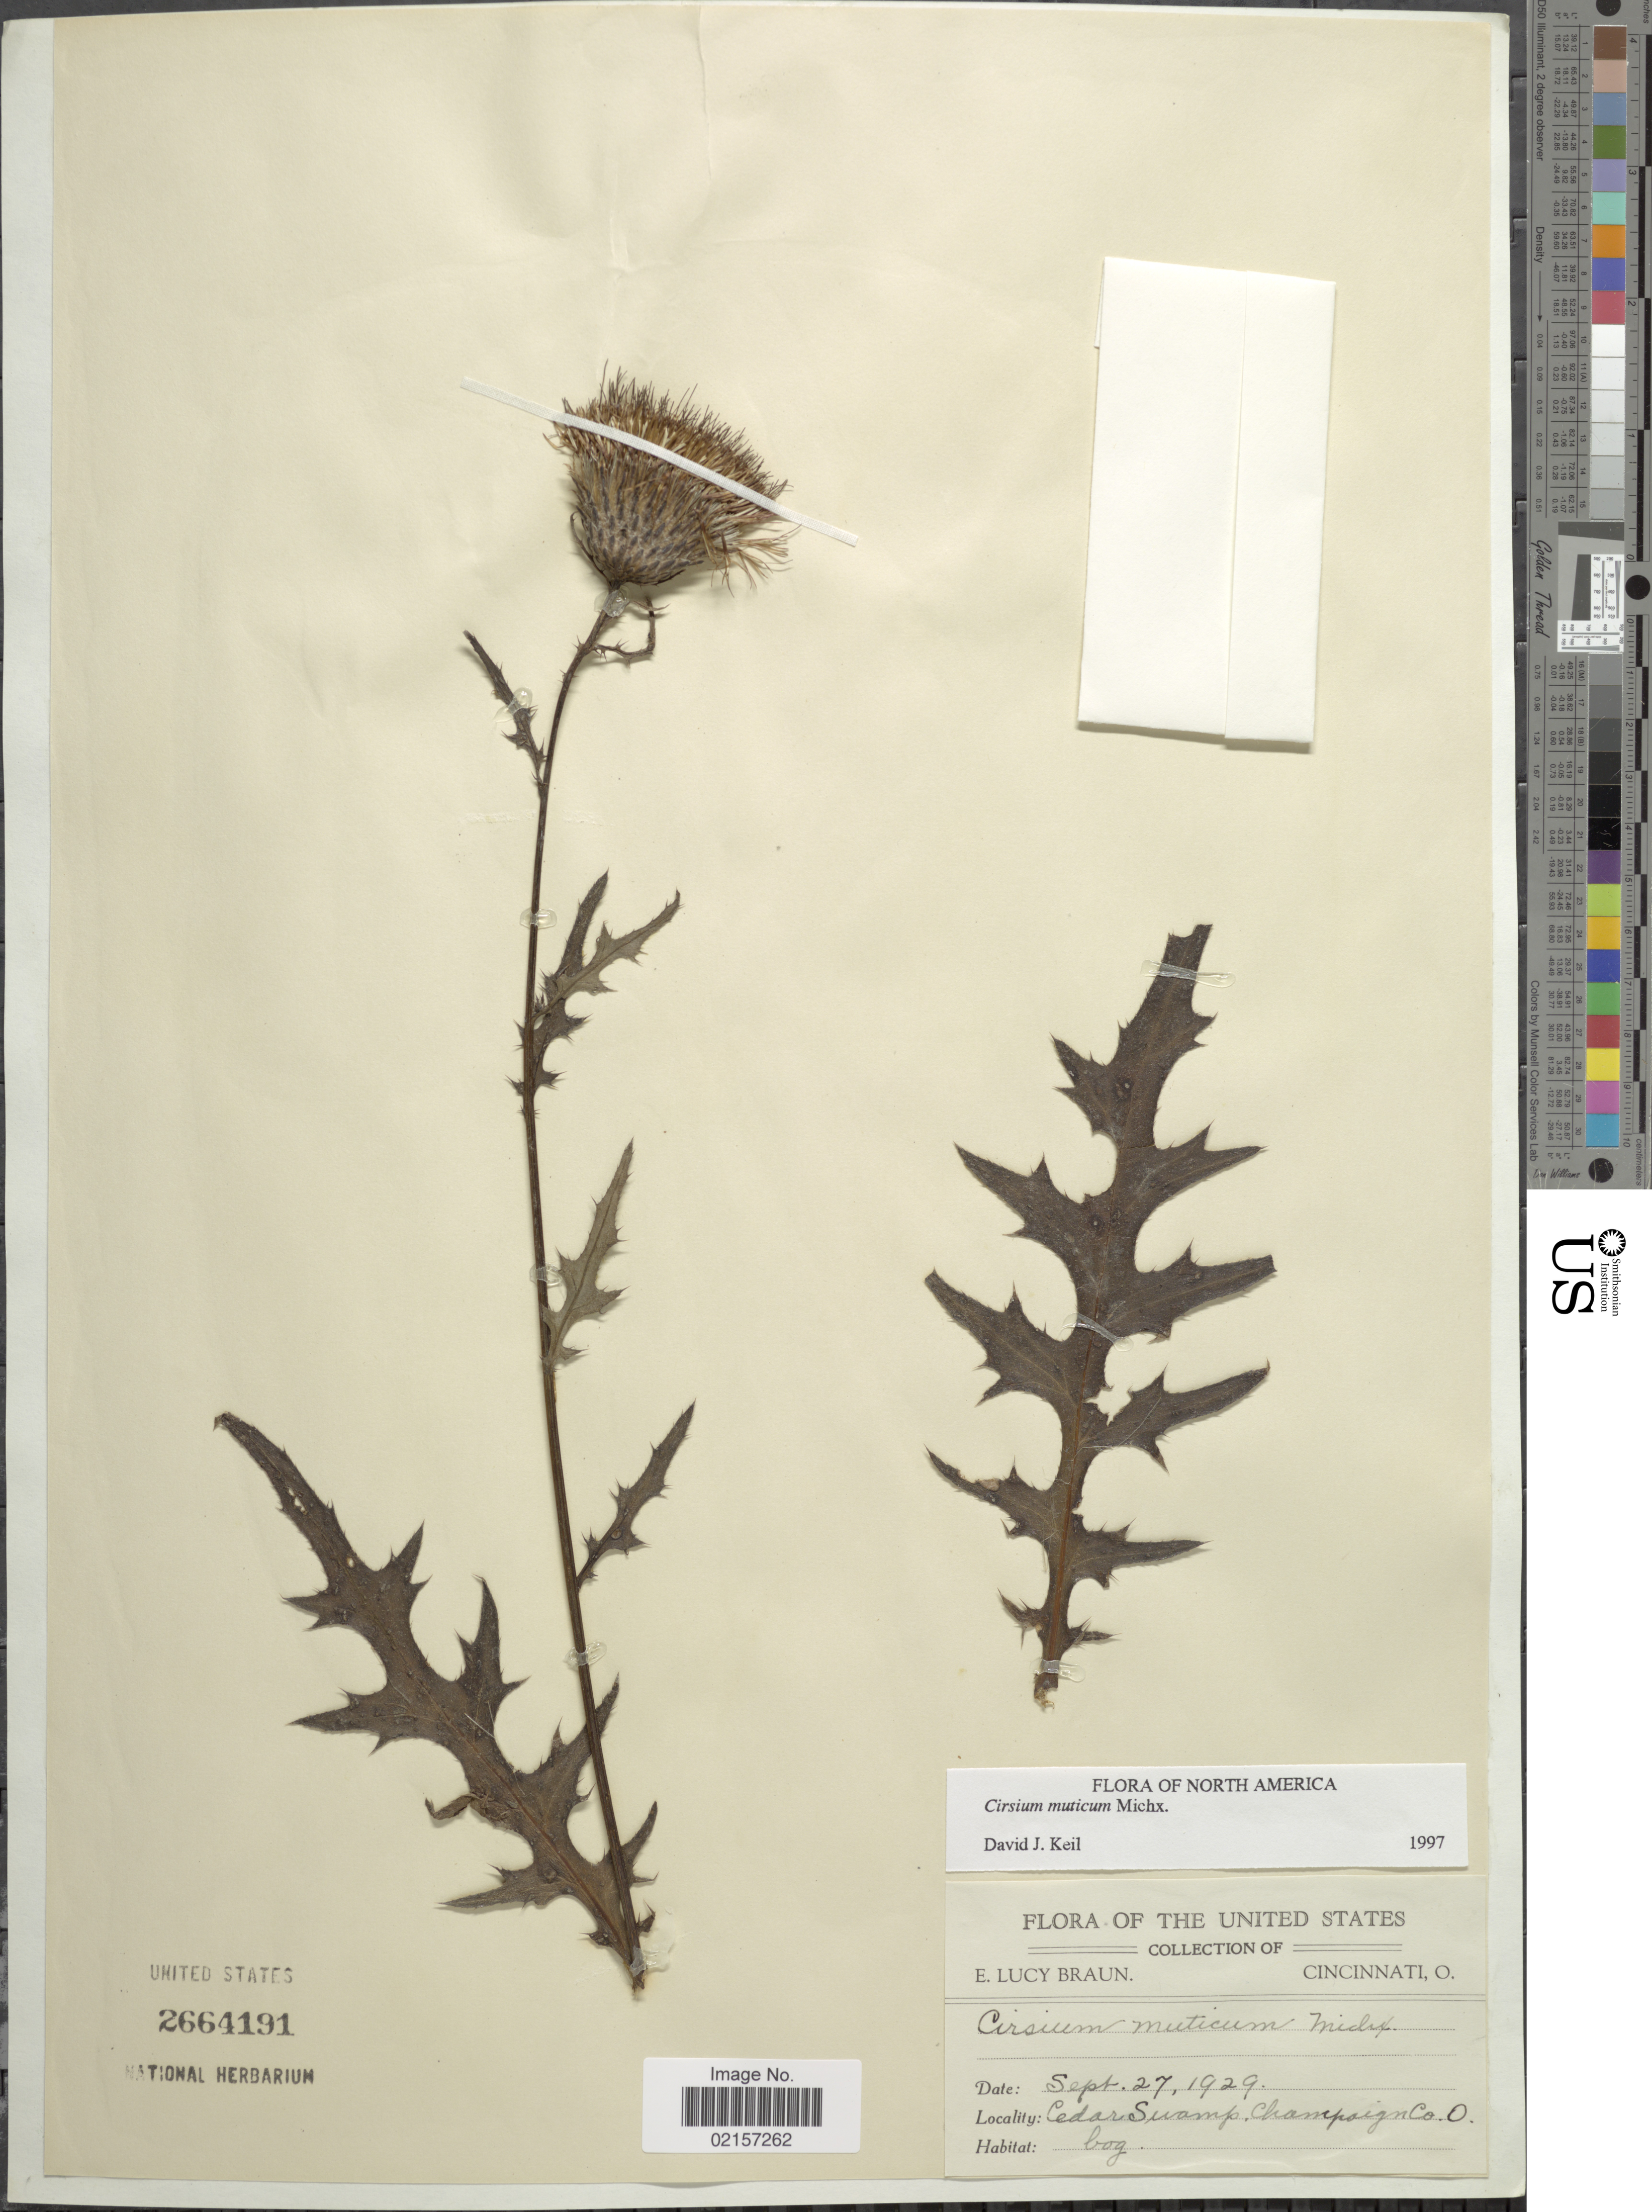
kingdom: Plantae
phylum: Tracheophyta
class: Magnoliopsida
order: Asterales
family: Asteraceae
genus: Cirsium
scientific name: Cirsium muticum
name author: Michx.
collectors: E. L. Braun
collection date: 1929-09-27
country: United States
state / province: Ohio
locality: Cedar Swamp, Champaign Co., Cincinnati, O.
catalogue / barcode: US 2664191